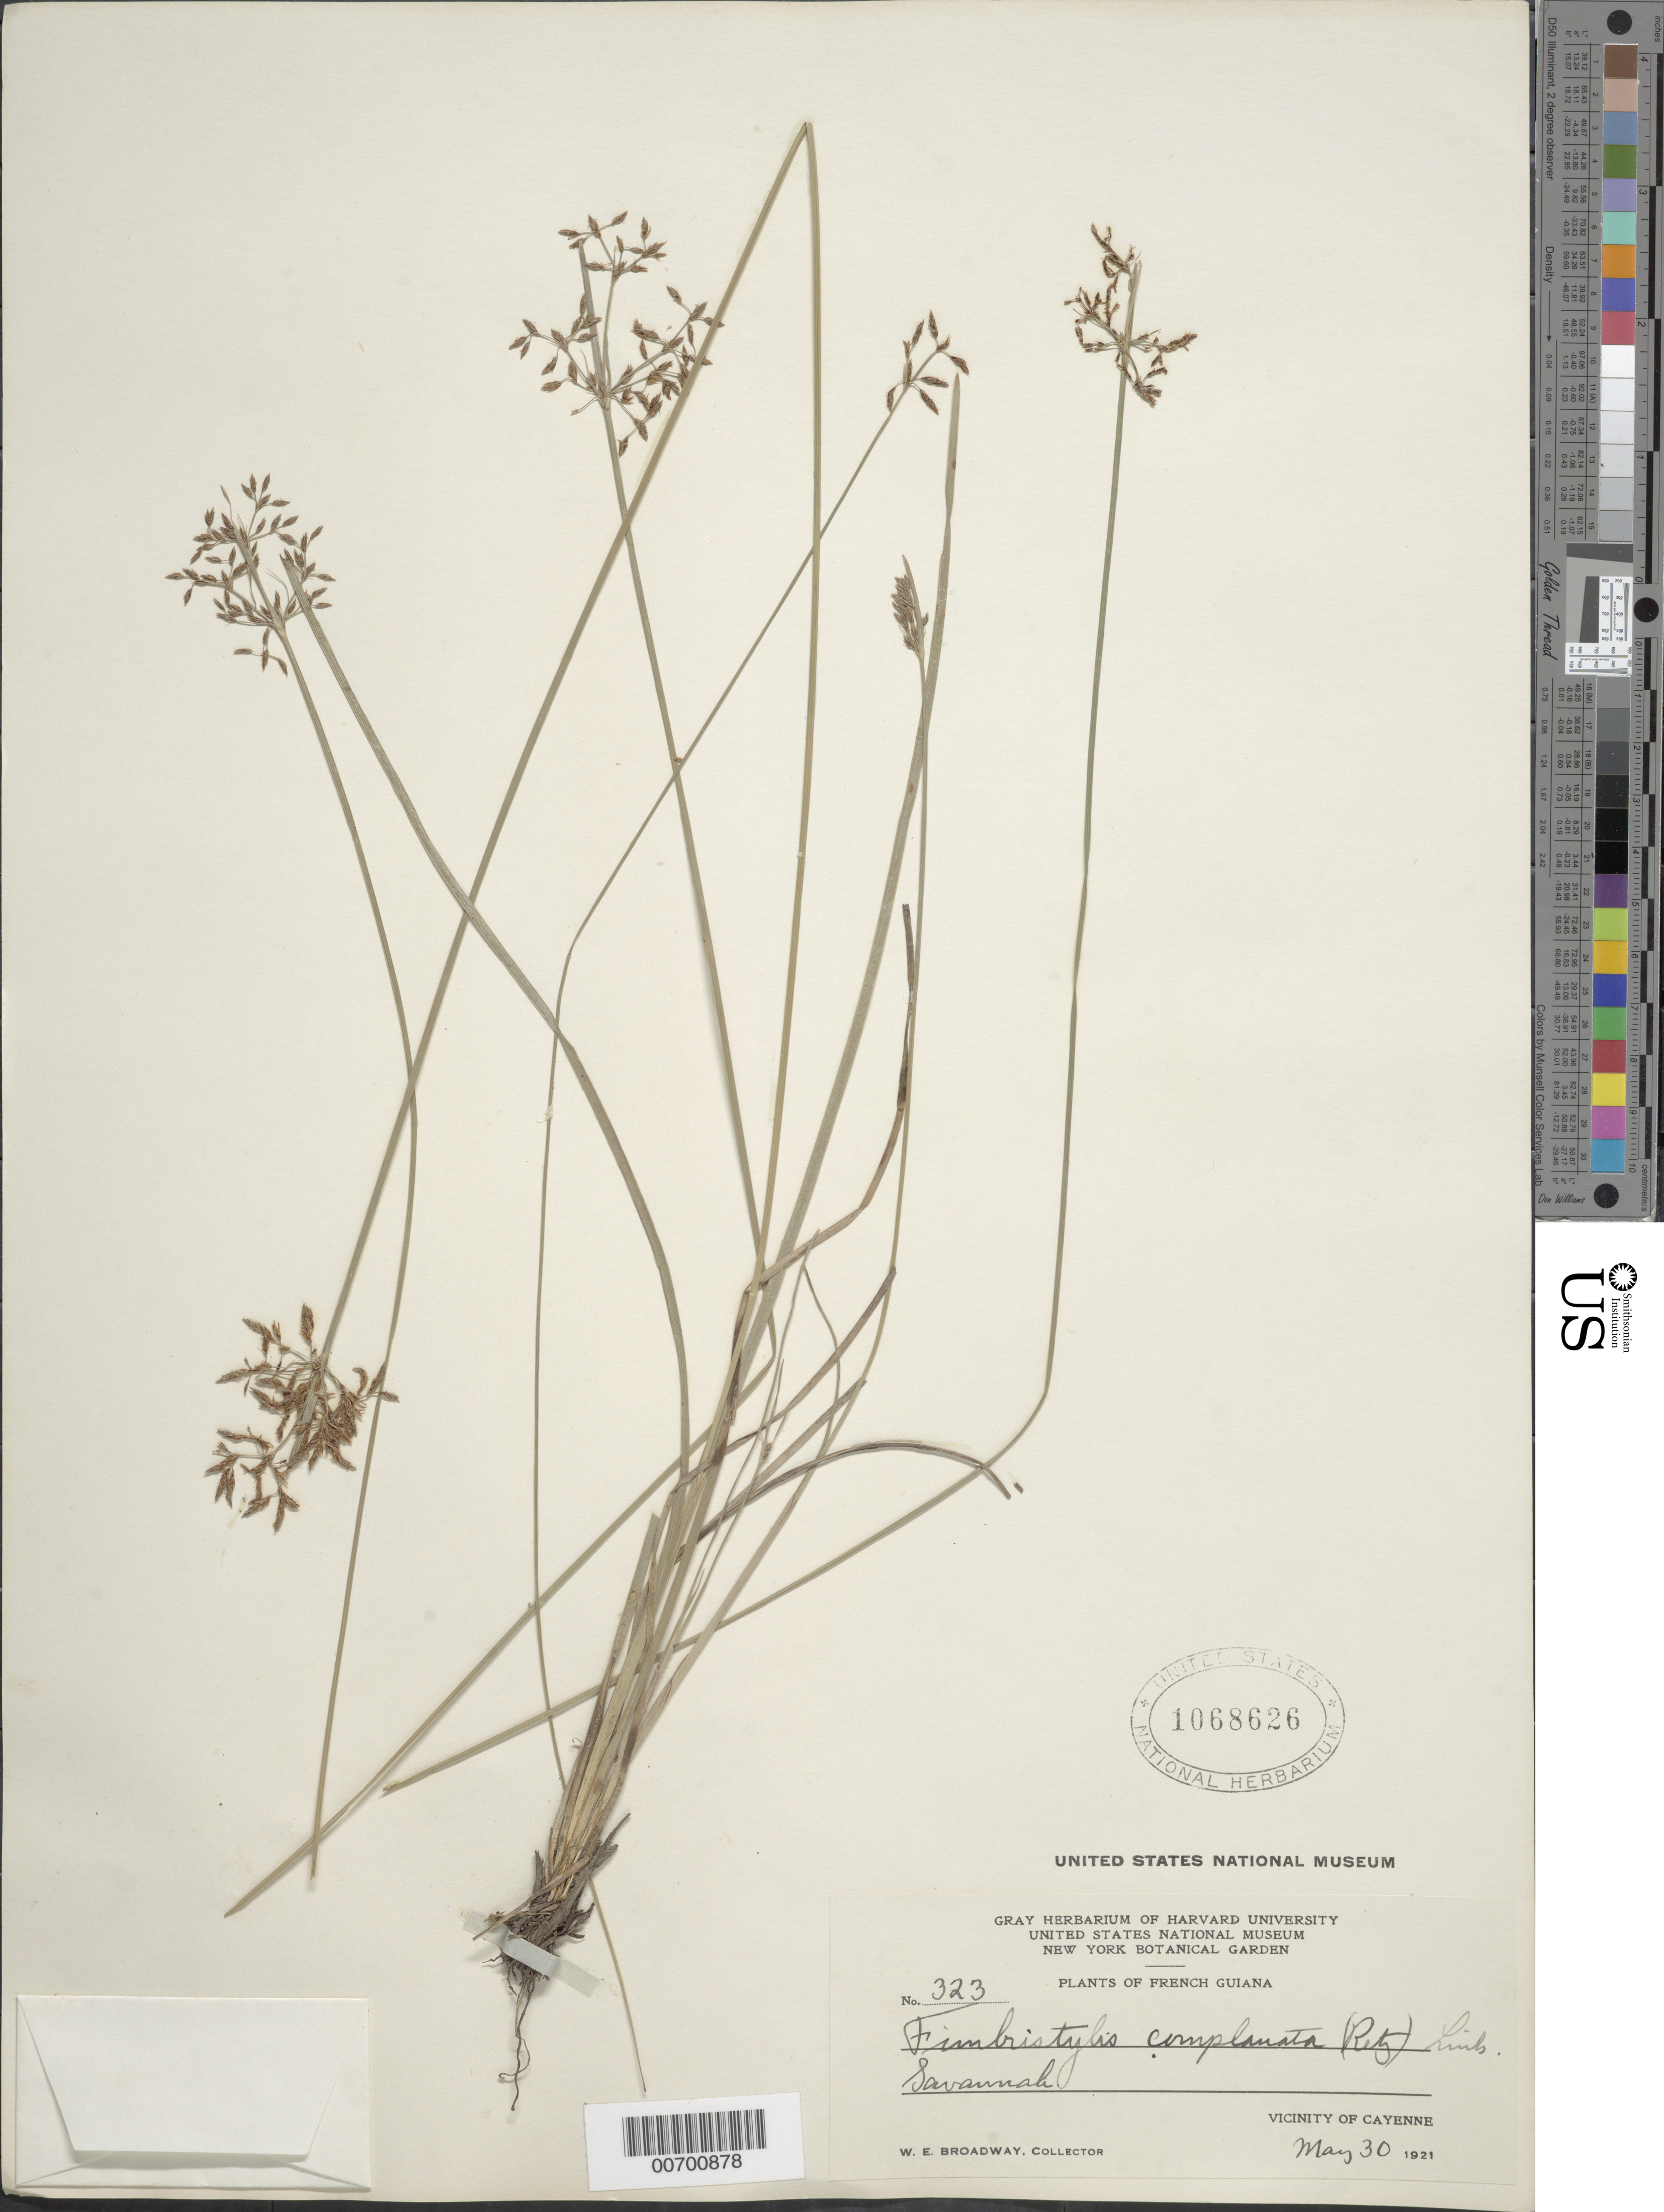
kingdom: Plantae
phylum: Tracheophyta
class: Liliopsida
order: Poales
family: Cyperaceae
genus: Fimbristylis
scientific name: Fimbristylis complanata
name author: (Retz.) Link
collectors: W. E. Broadway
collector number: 323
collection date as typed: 30-May-21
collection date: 1921-05-30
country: French Guiana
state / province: Cayenne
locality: Cayenne, vic.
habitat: Savanna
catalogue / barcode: US 1068626